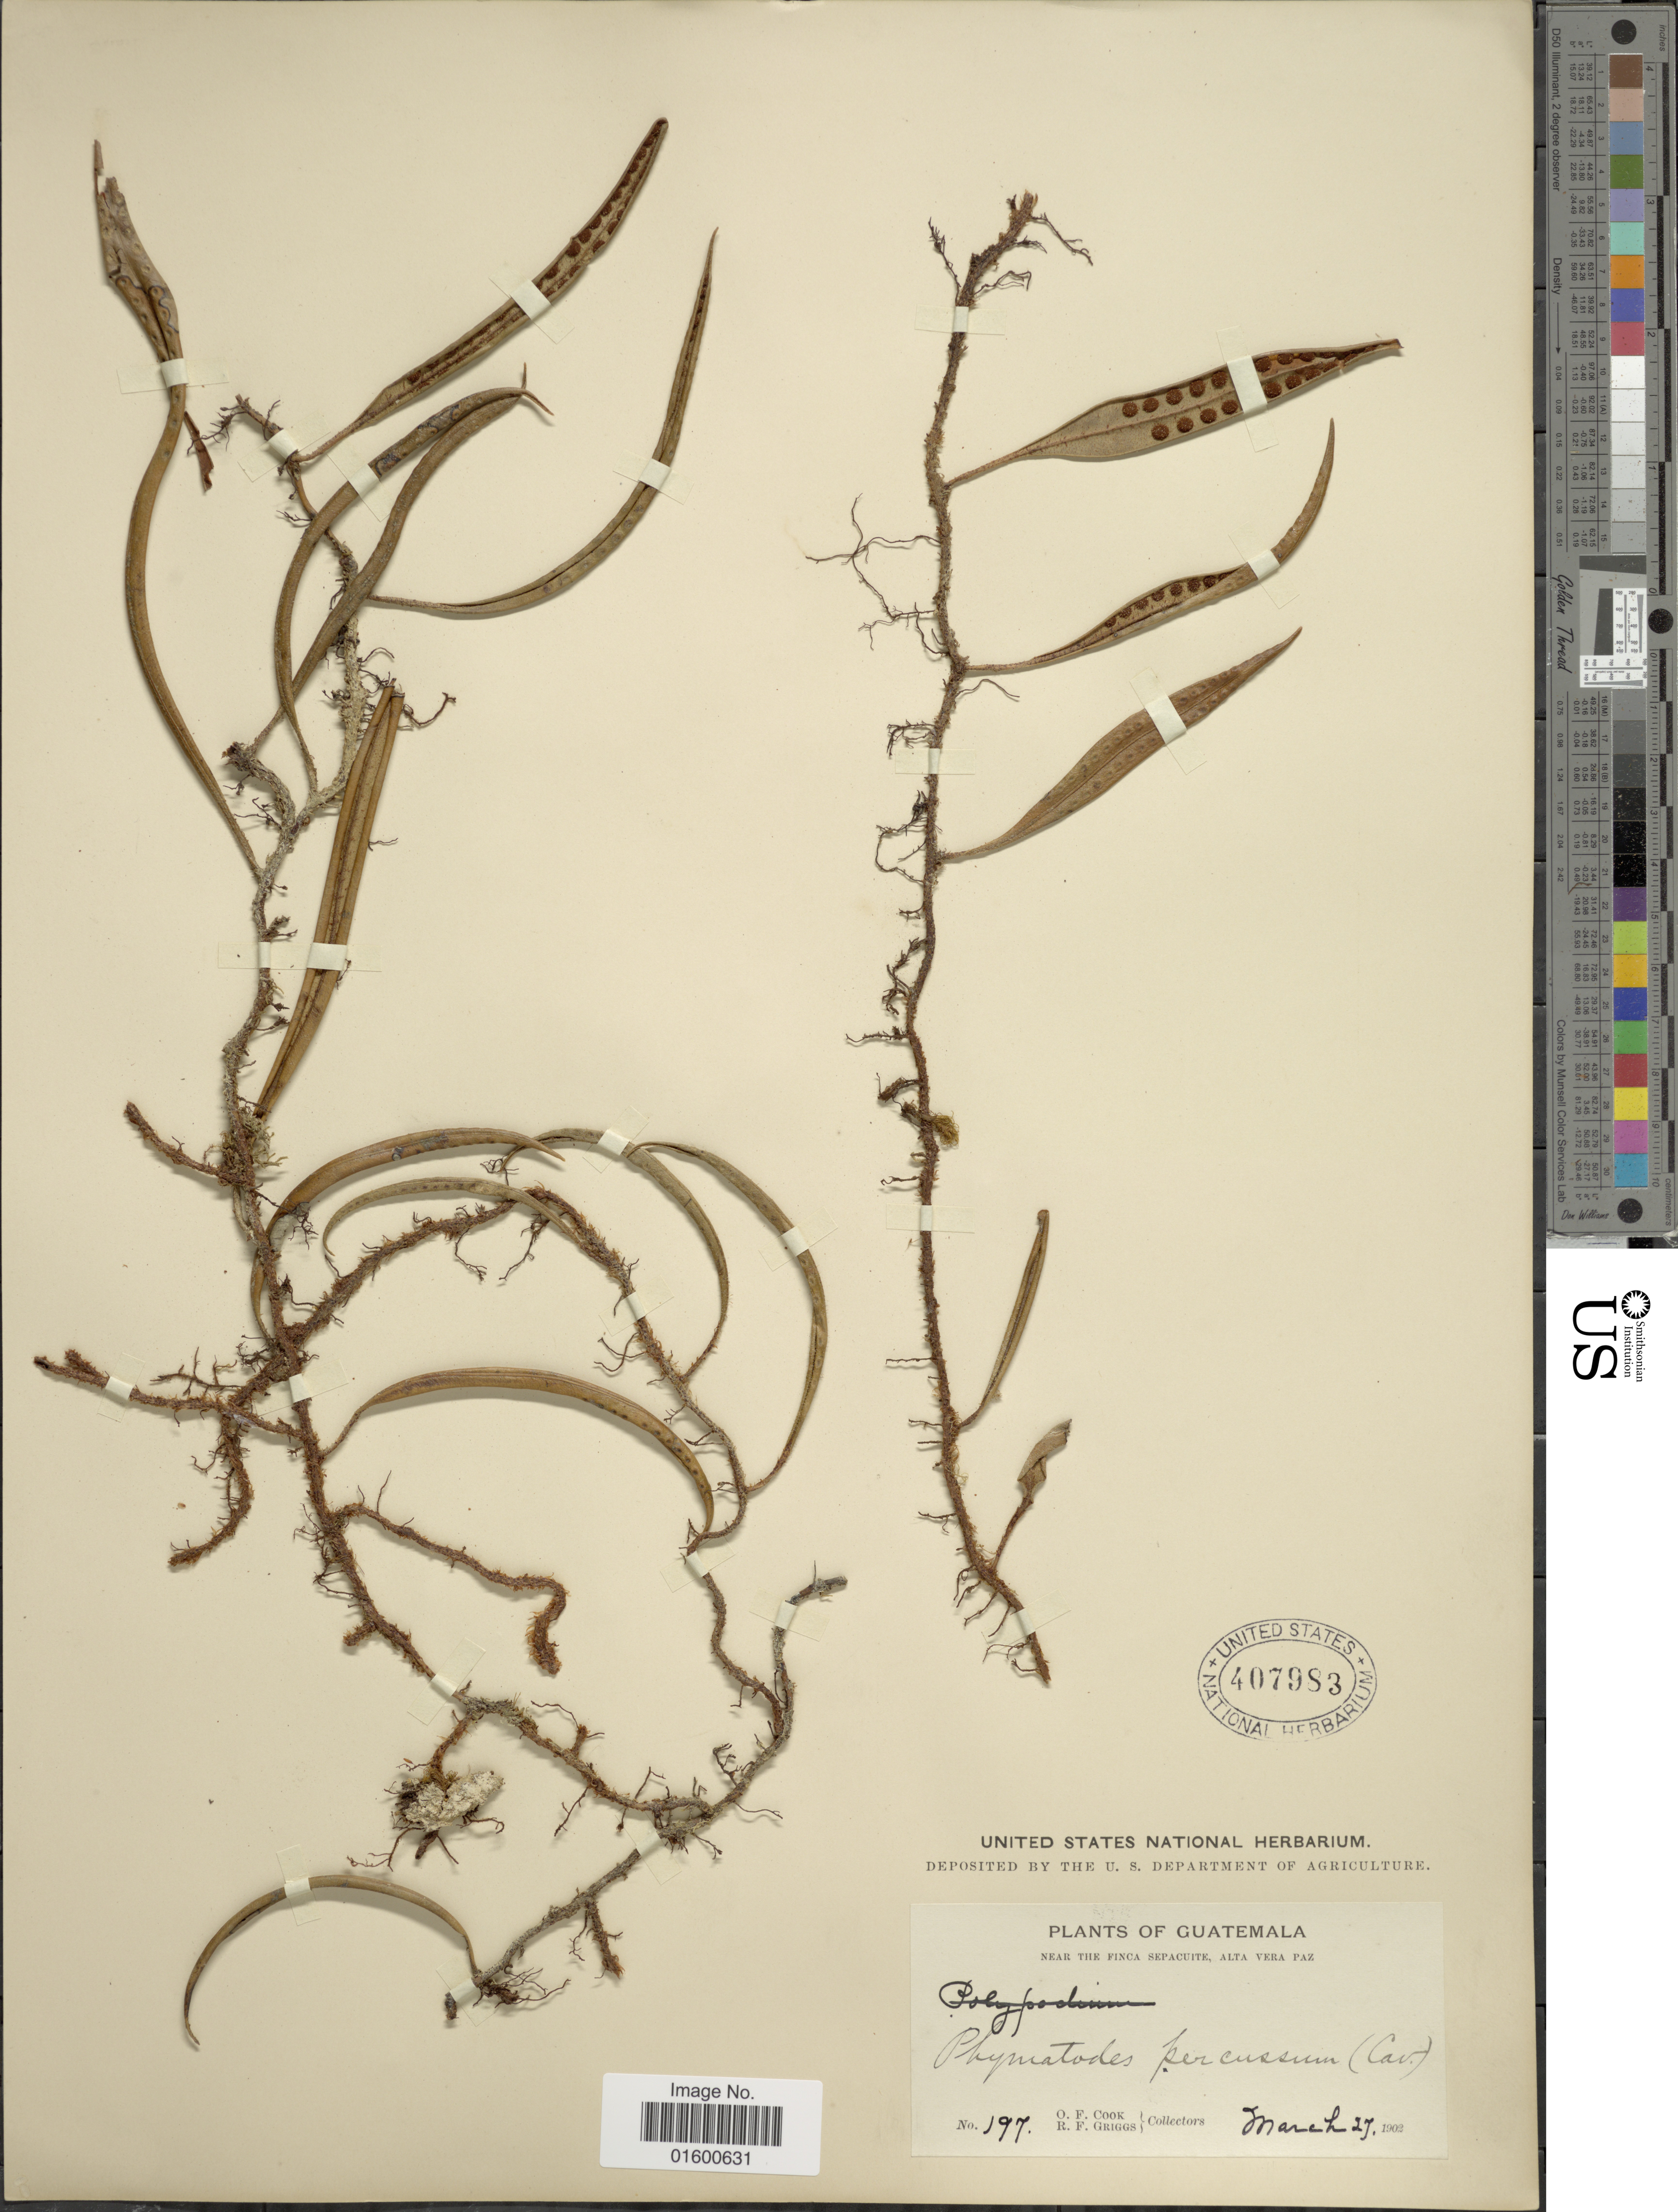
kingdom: Plantae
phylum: Tracheophyta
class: Polypodiopsida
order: Polypodiales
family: Polypodiaceae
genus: Microgramma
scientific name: Microgramma percussa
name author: (Cav.) de la Sota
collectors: O. F. Cook & R. F. Griggs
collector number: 197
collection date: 1902-03-27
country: Guatemala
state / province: Alta Verapaz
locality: Near the Finca Sepacuite, Alta Vera Paz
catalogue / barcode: US 407983